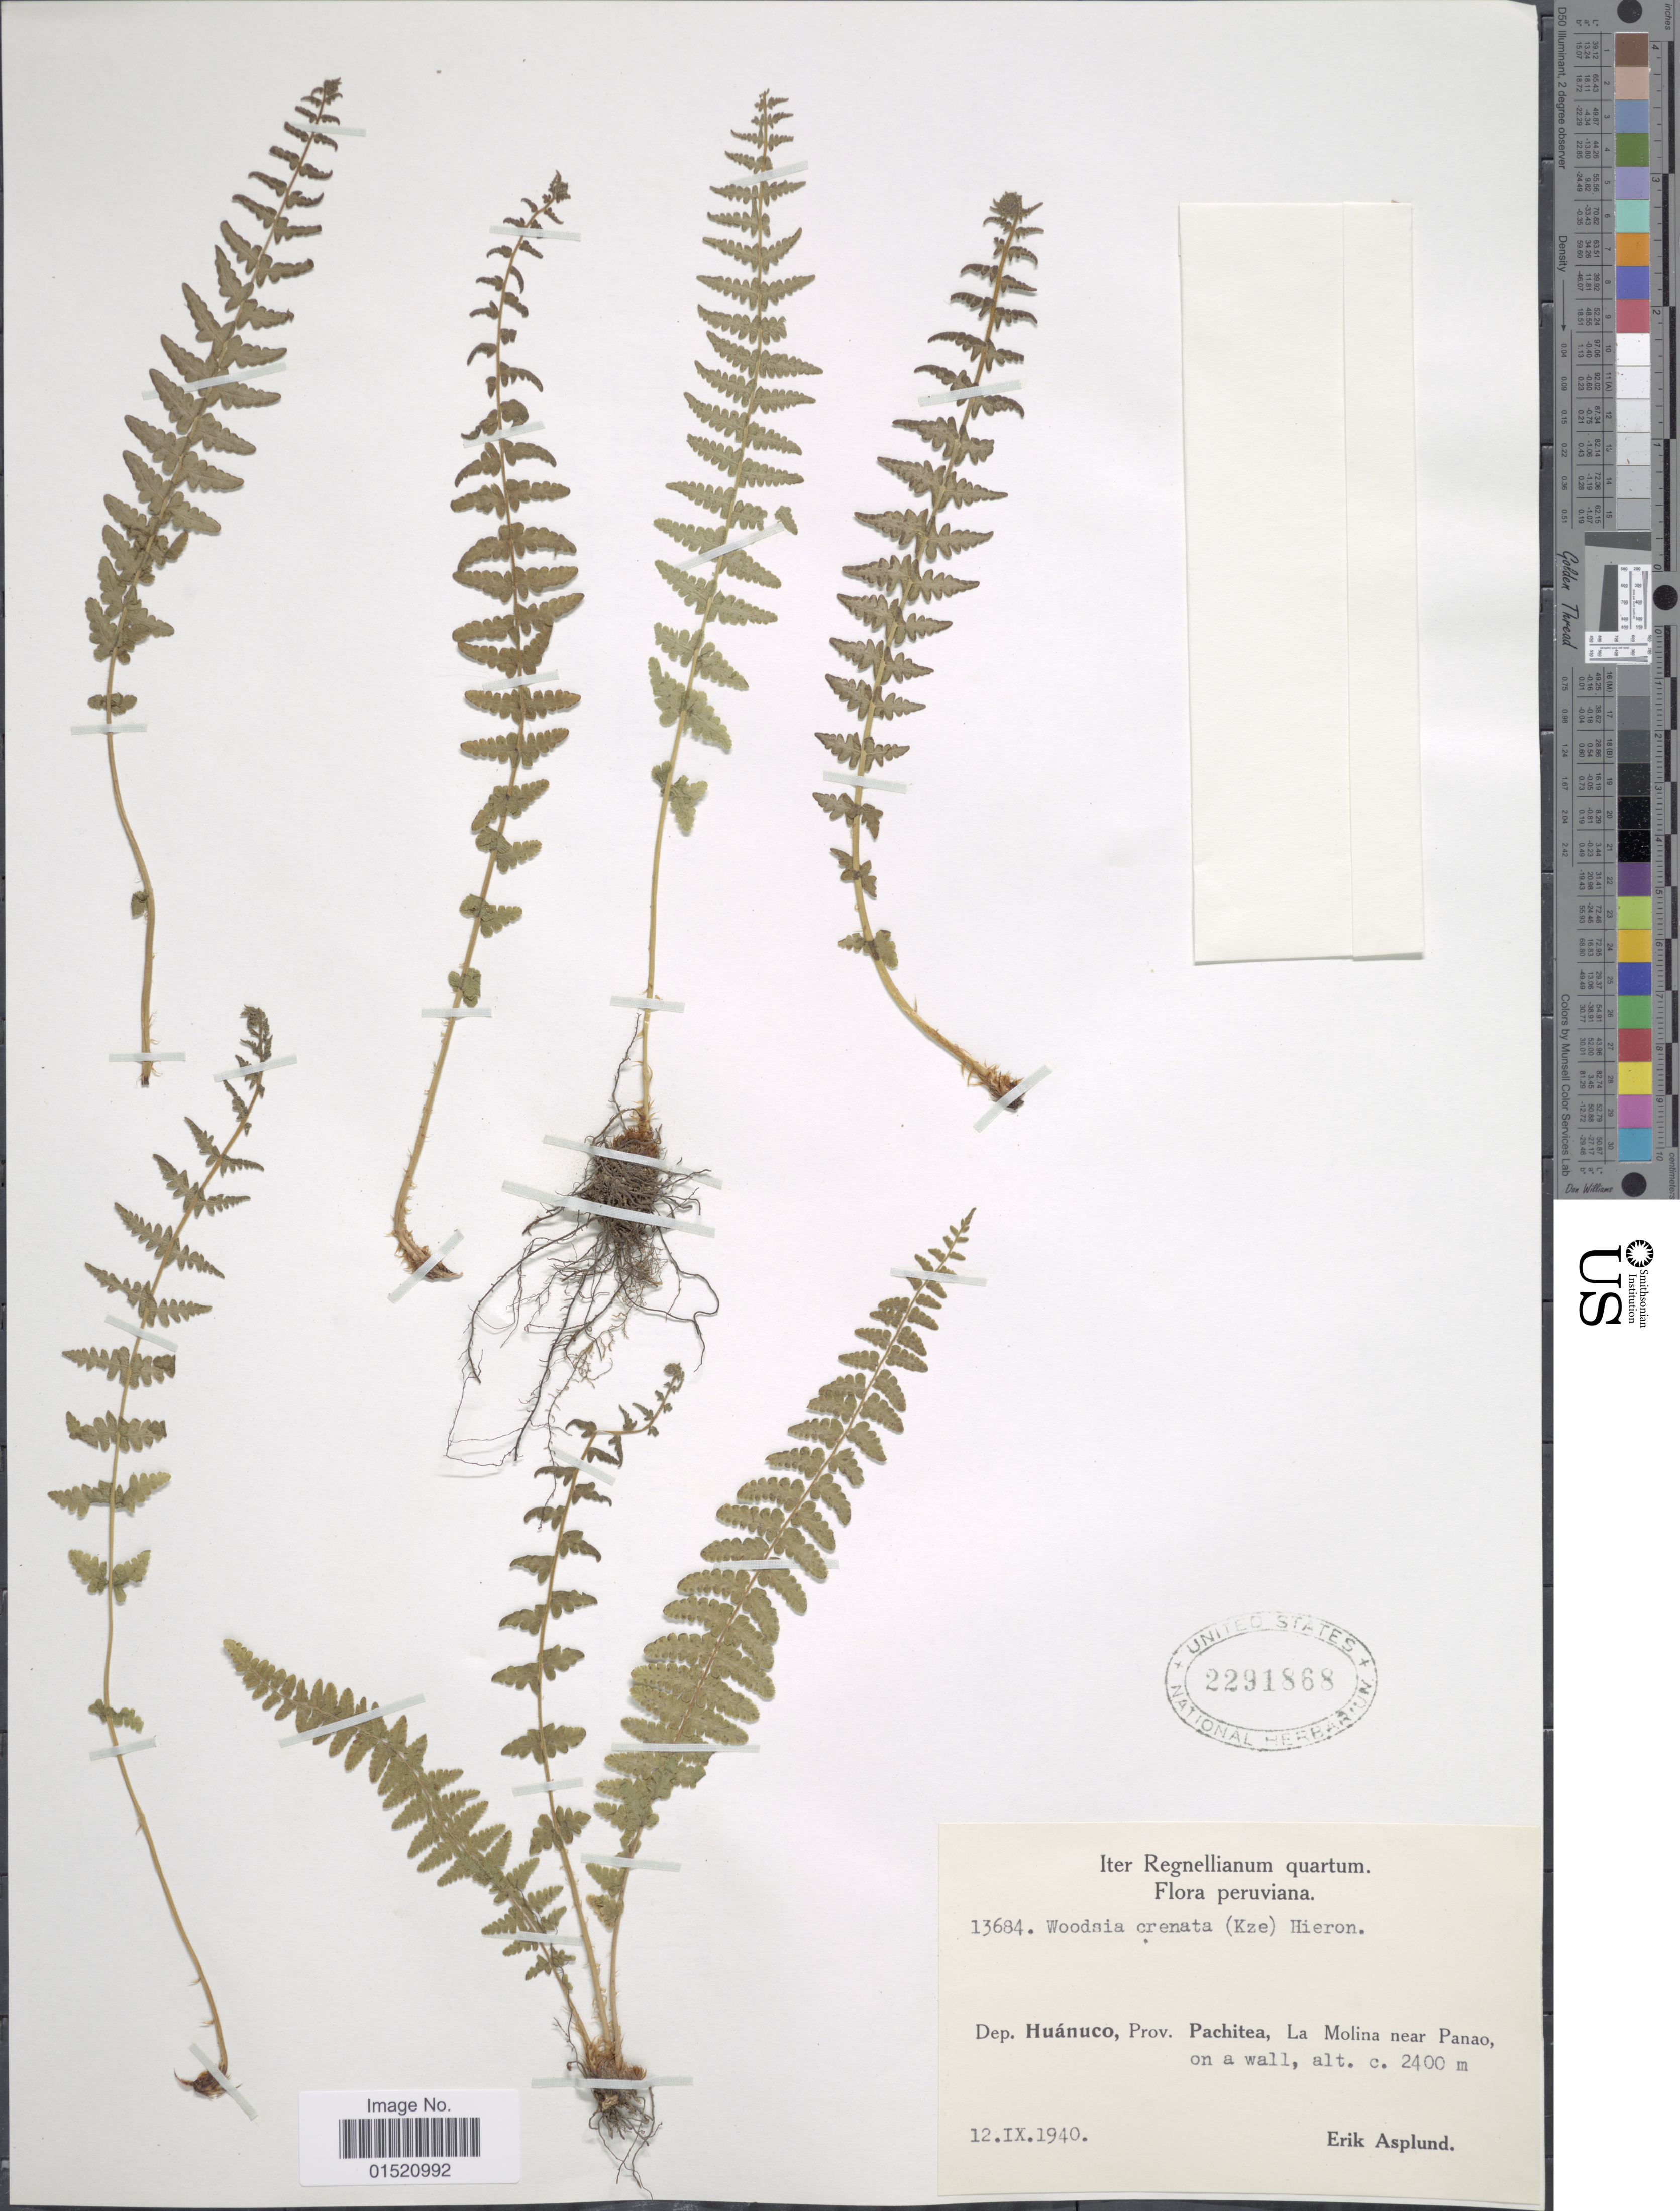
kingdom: Plantae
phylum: Tracheophyta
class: Polypodiopsida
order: Polypodiales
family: Woodsiaceae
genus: Woodsia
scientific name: Woodsia montevidensis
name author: (Spreng.) Hieron.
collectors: E. Asplund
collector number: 13684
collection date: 1940-09-12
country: Peru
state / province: Huánuco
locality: Dep. Huánunco, Prov. Pachitea, La Molina near Panao, on a wall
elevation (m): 2400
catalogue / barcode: US 2291868